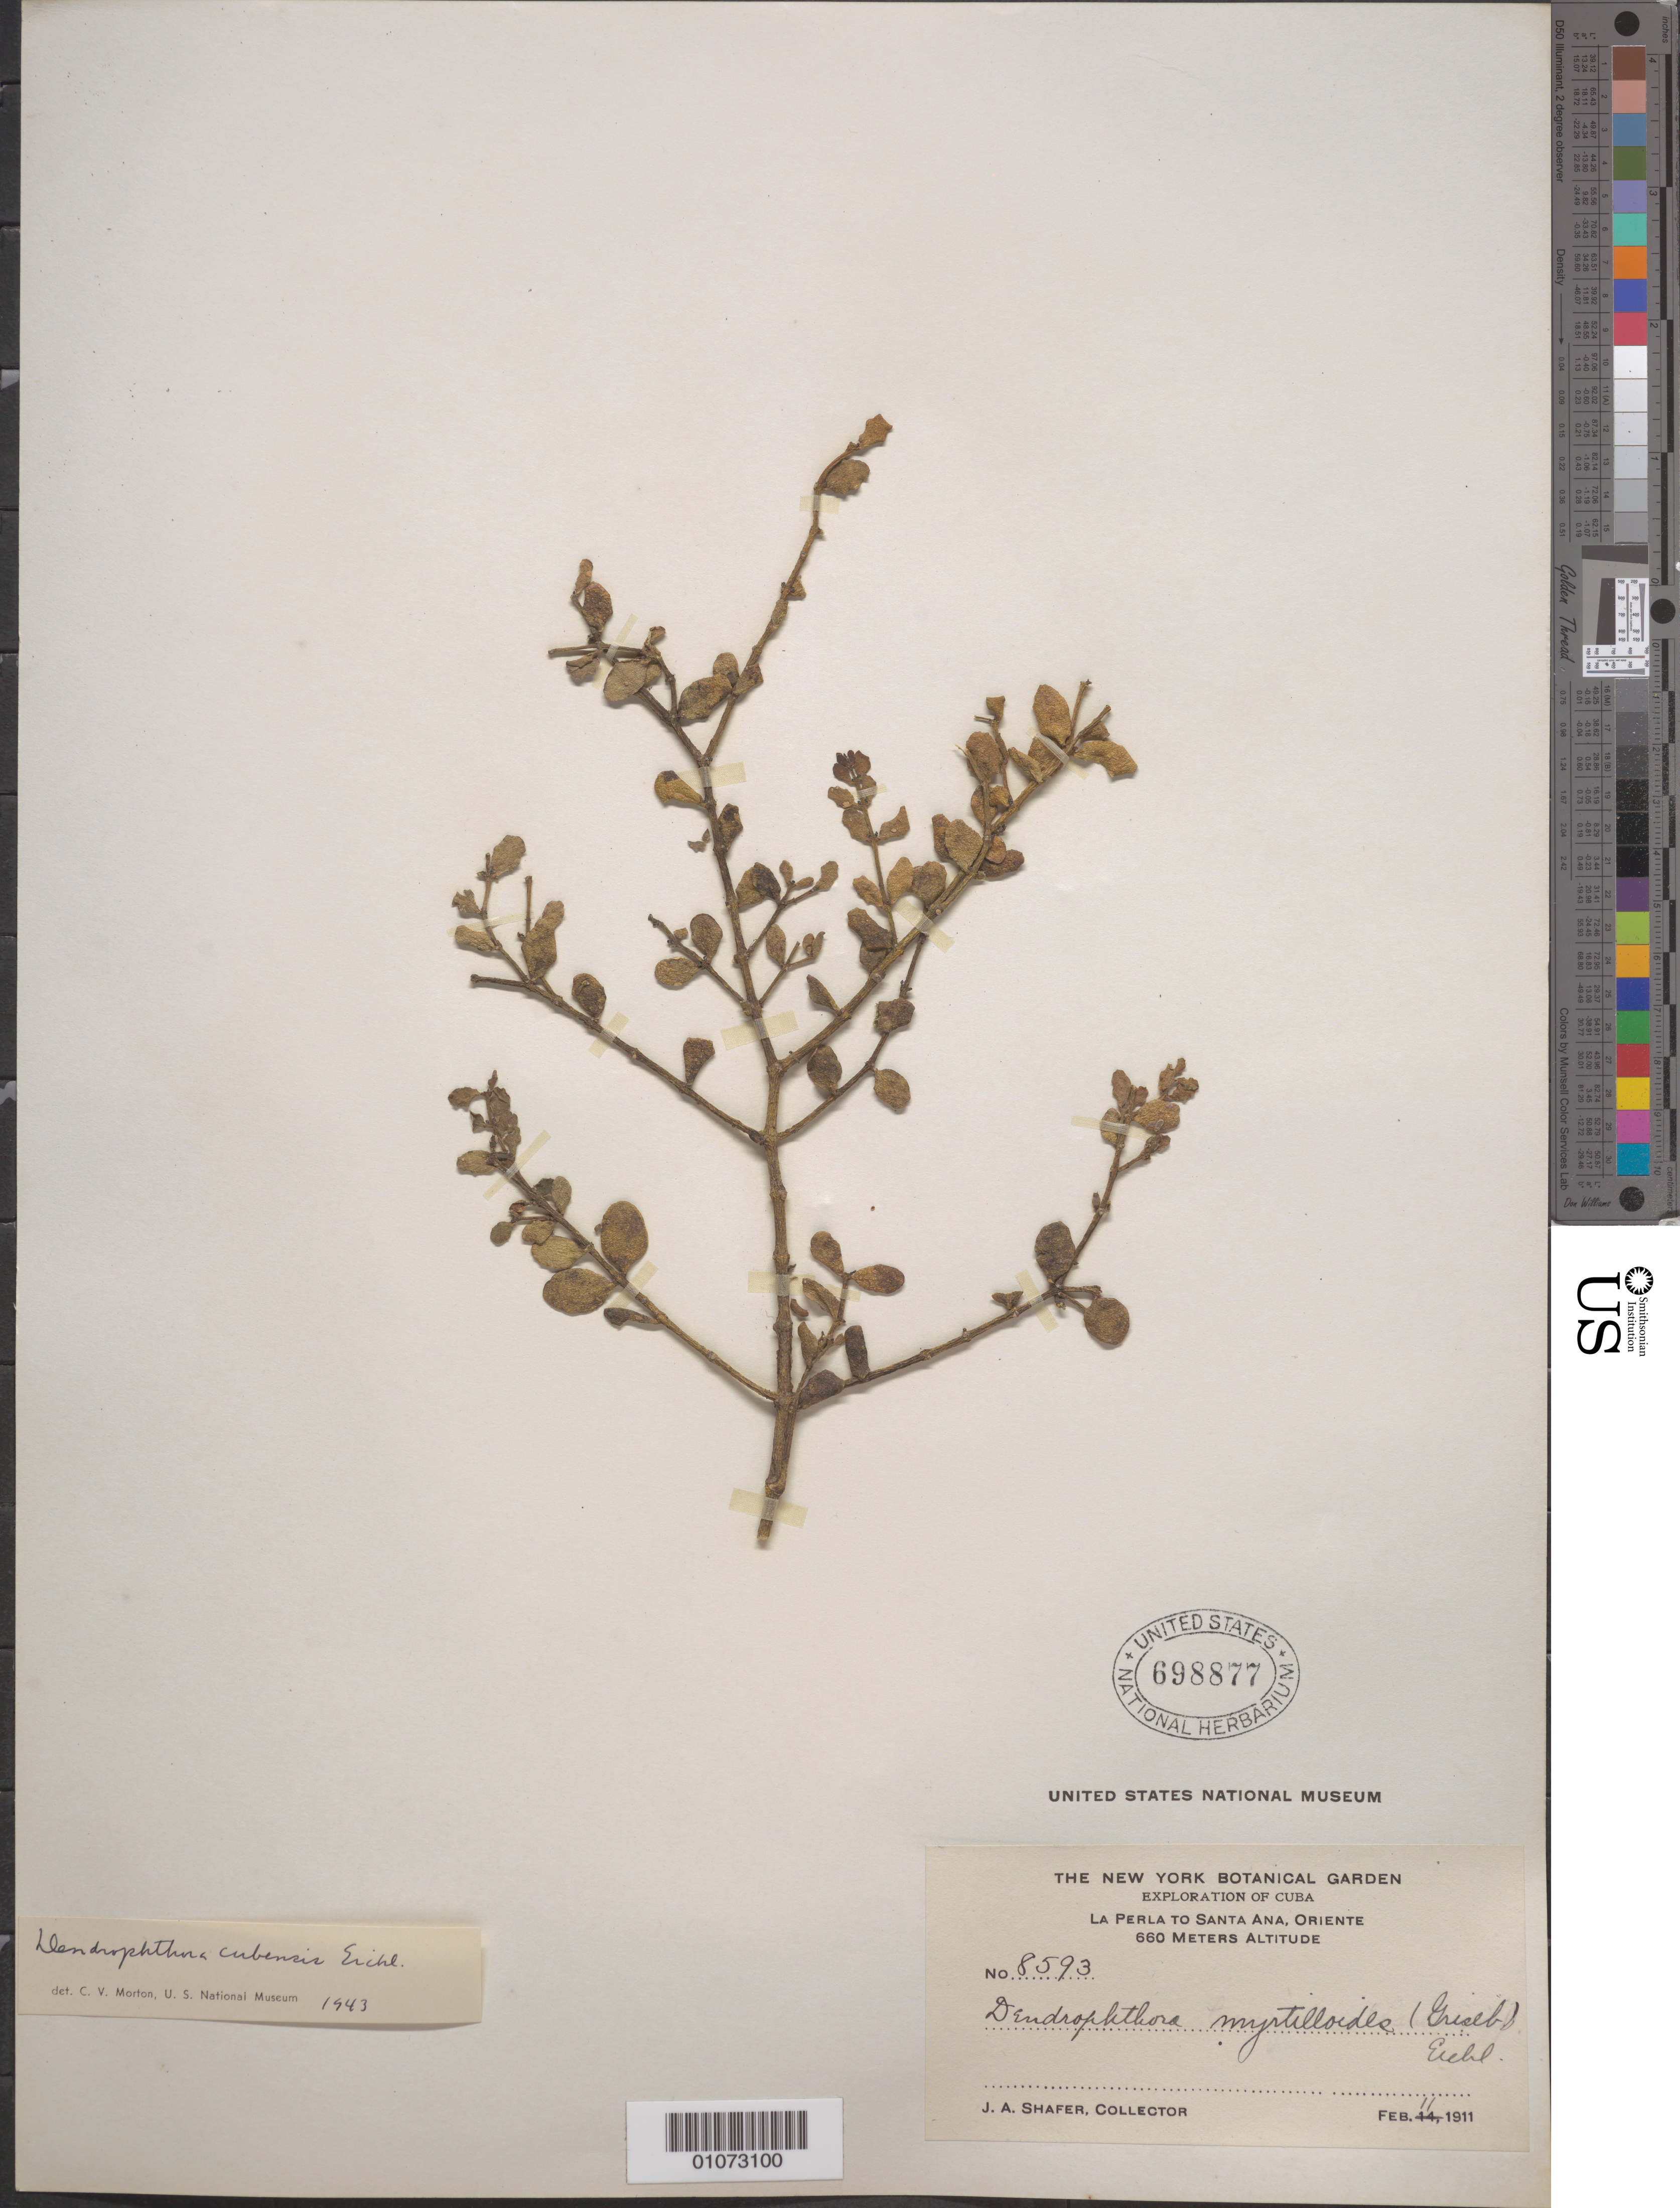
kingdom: Plantae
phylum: Tracheophyta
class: Magnoliopsida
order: Santalales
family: Viscaceae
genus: Dendrophthora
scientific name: Dendrophthora cubensis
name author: Eichler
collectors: P. A. Schäfer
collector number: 8593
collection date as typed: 11 Feb 1911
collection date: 1911-02-11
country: Cuba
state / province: Oriente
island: Cuba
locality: La Perla to Santa Ana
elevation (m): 660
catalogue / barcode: US 698877